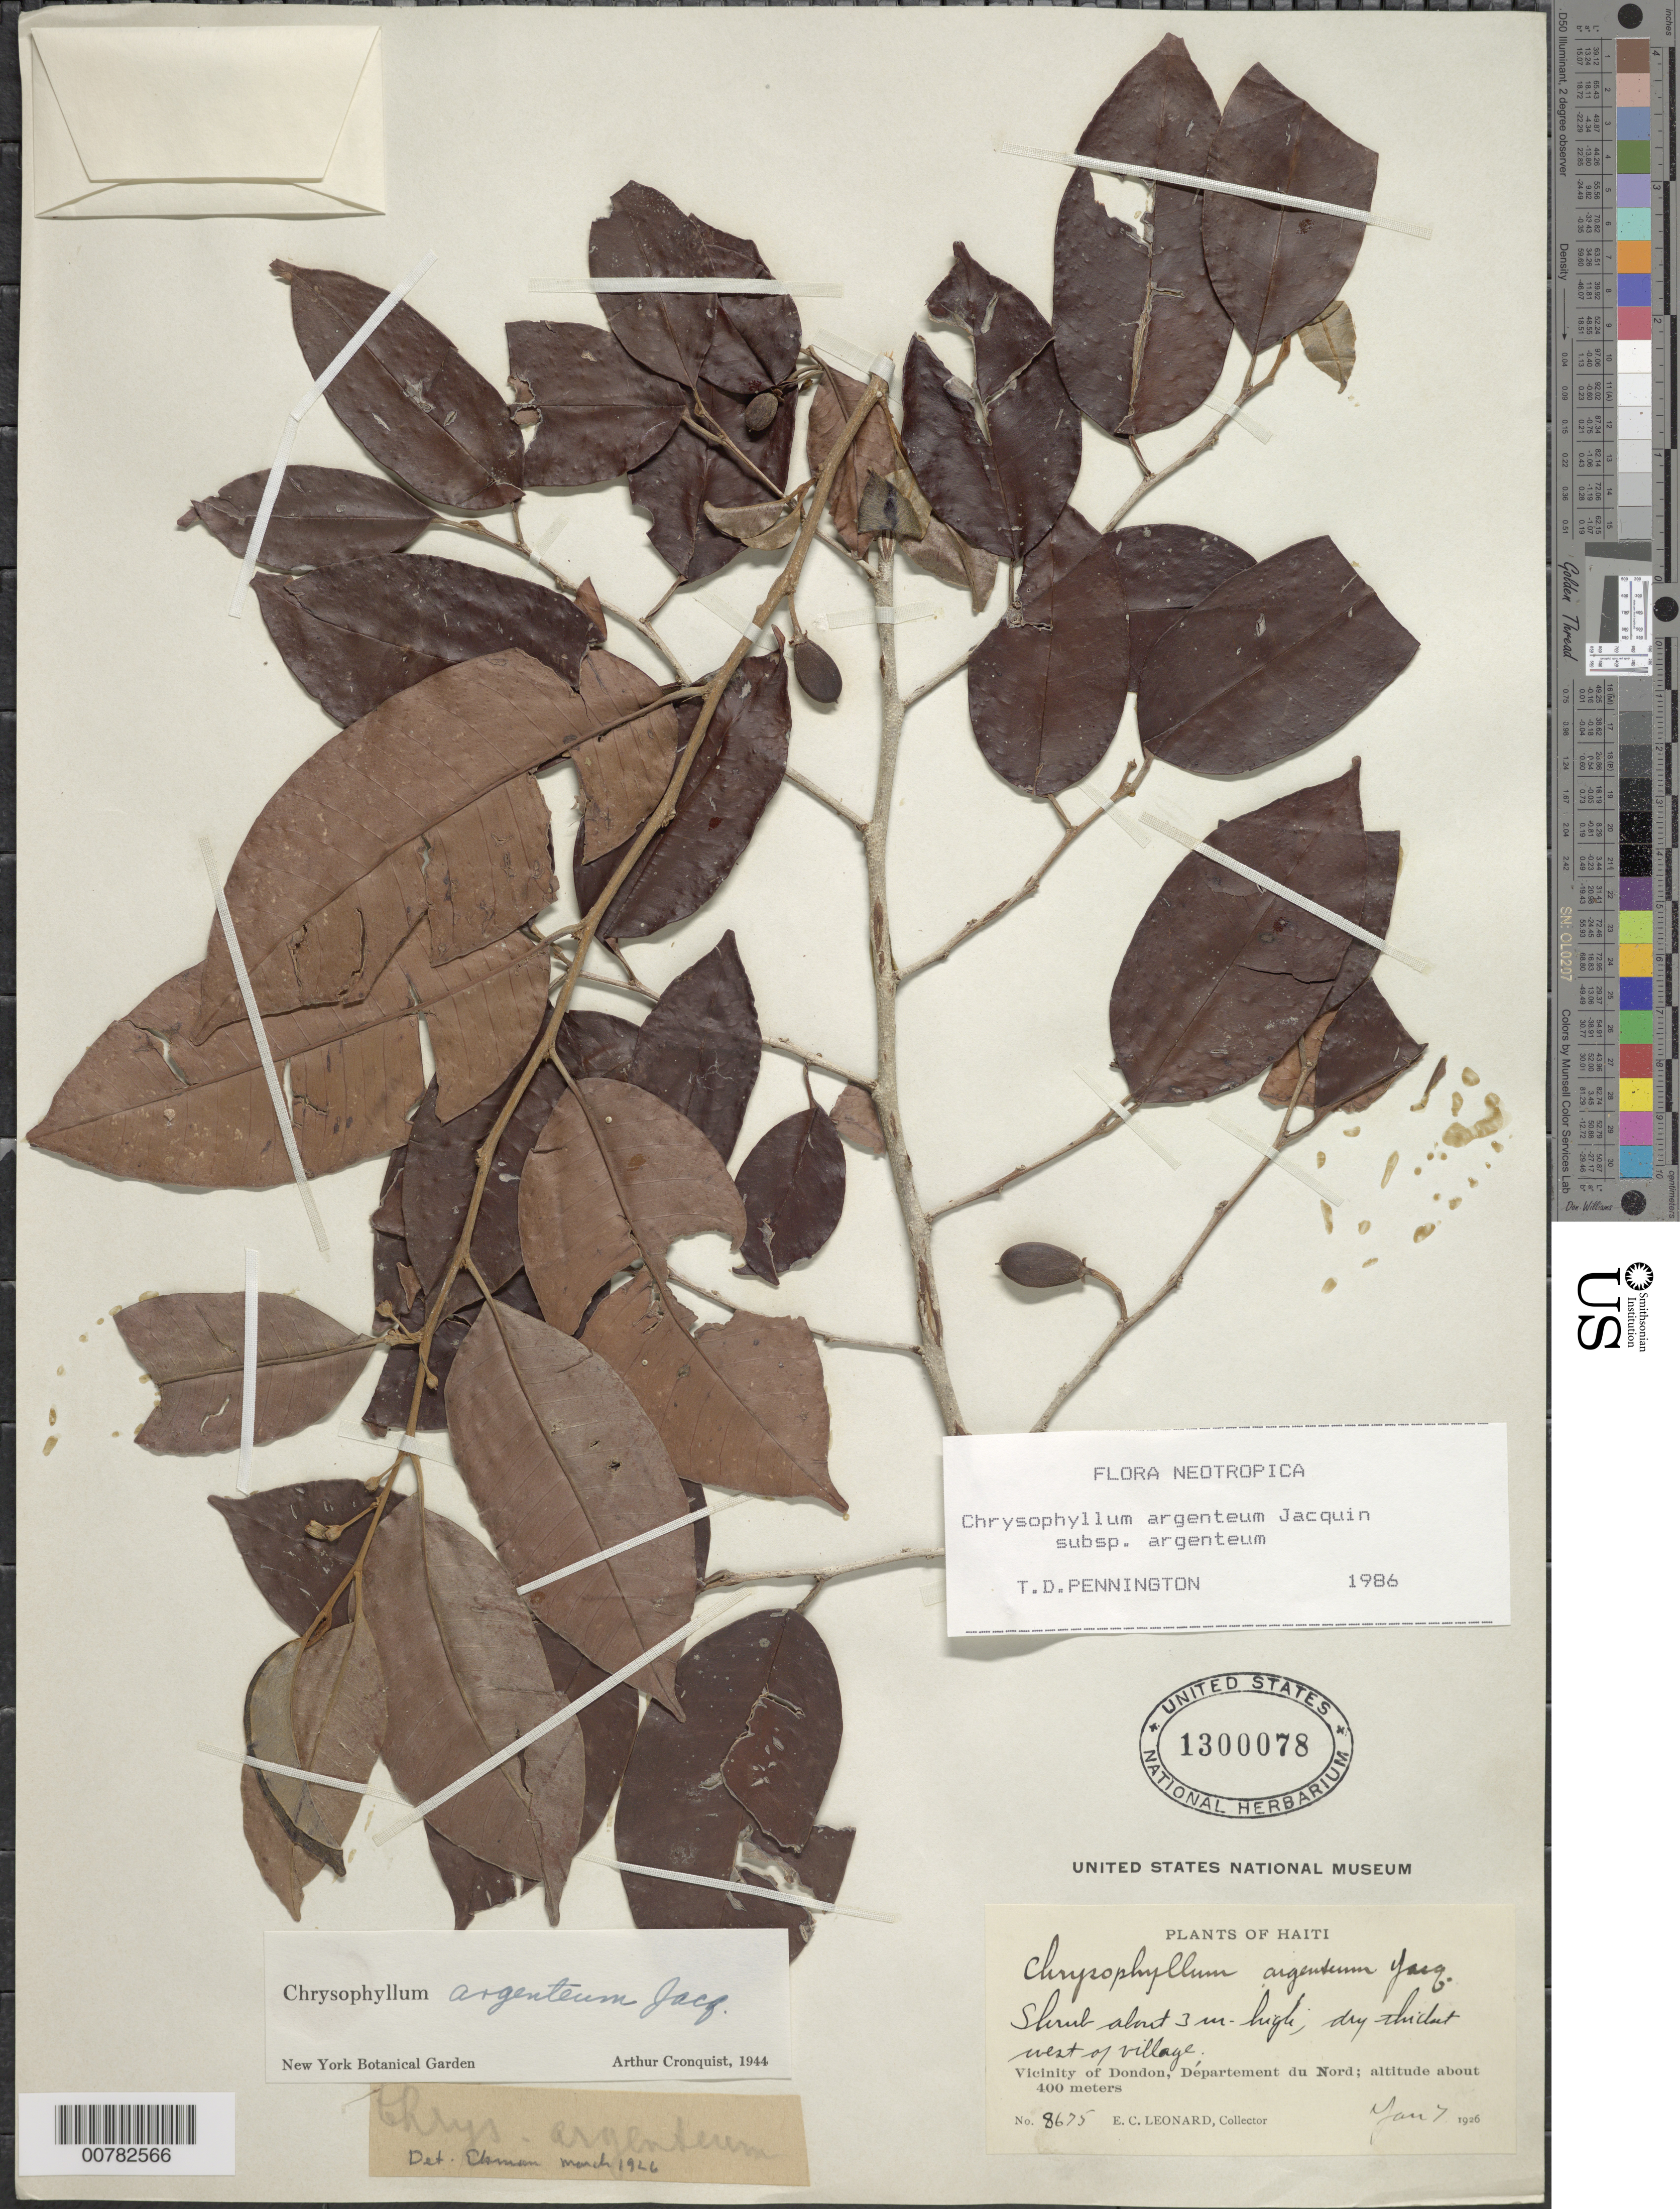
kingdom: Plantae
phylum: Tracheophyta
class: Magnoliopsida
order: Ericales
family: Sapotaceae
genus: Chrysophyllum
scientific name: Chrysophyllum argenteum subsp. auratum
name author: (Miq.) T.D. Penn.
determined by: Pennington, T. D., (K)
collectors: E. C. Leonard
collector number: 8675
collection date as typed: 07 Jan 1926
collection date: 1926-01-07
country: Haiti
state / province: Nord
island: Hispaniola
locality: Vicinity of Dondon, west of village.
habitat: Dry thicket.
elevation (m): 400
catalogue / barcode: US 1300078